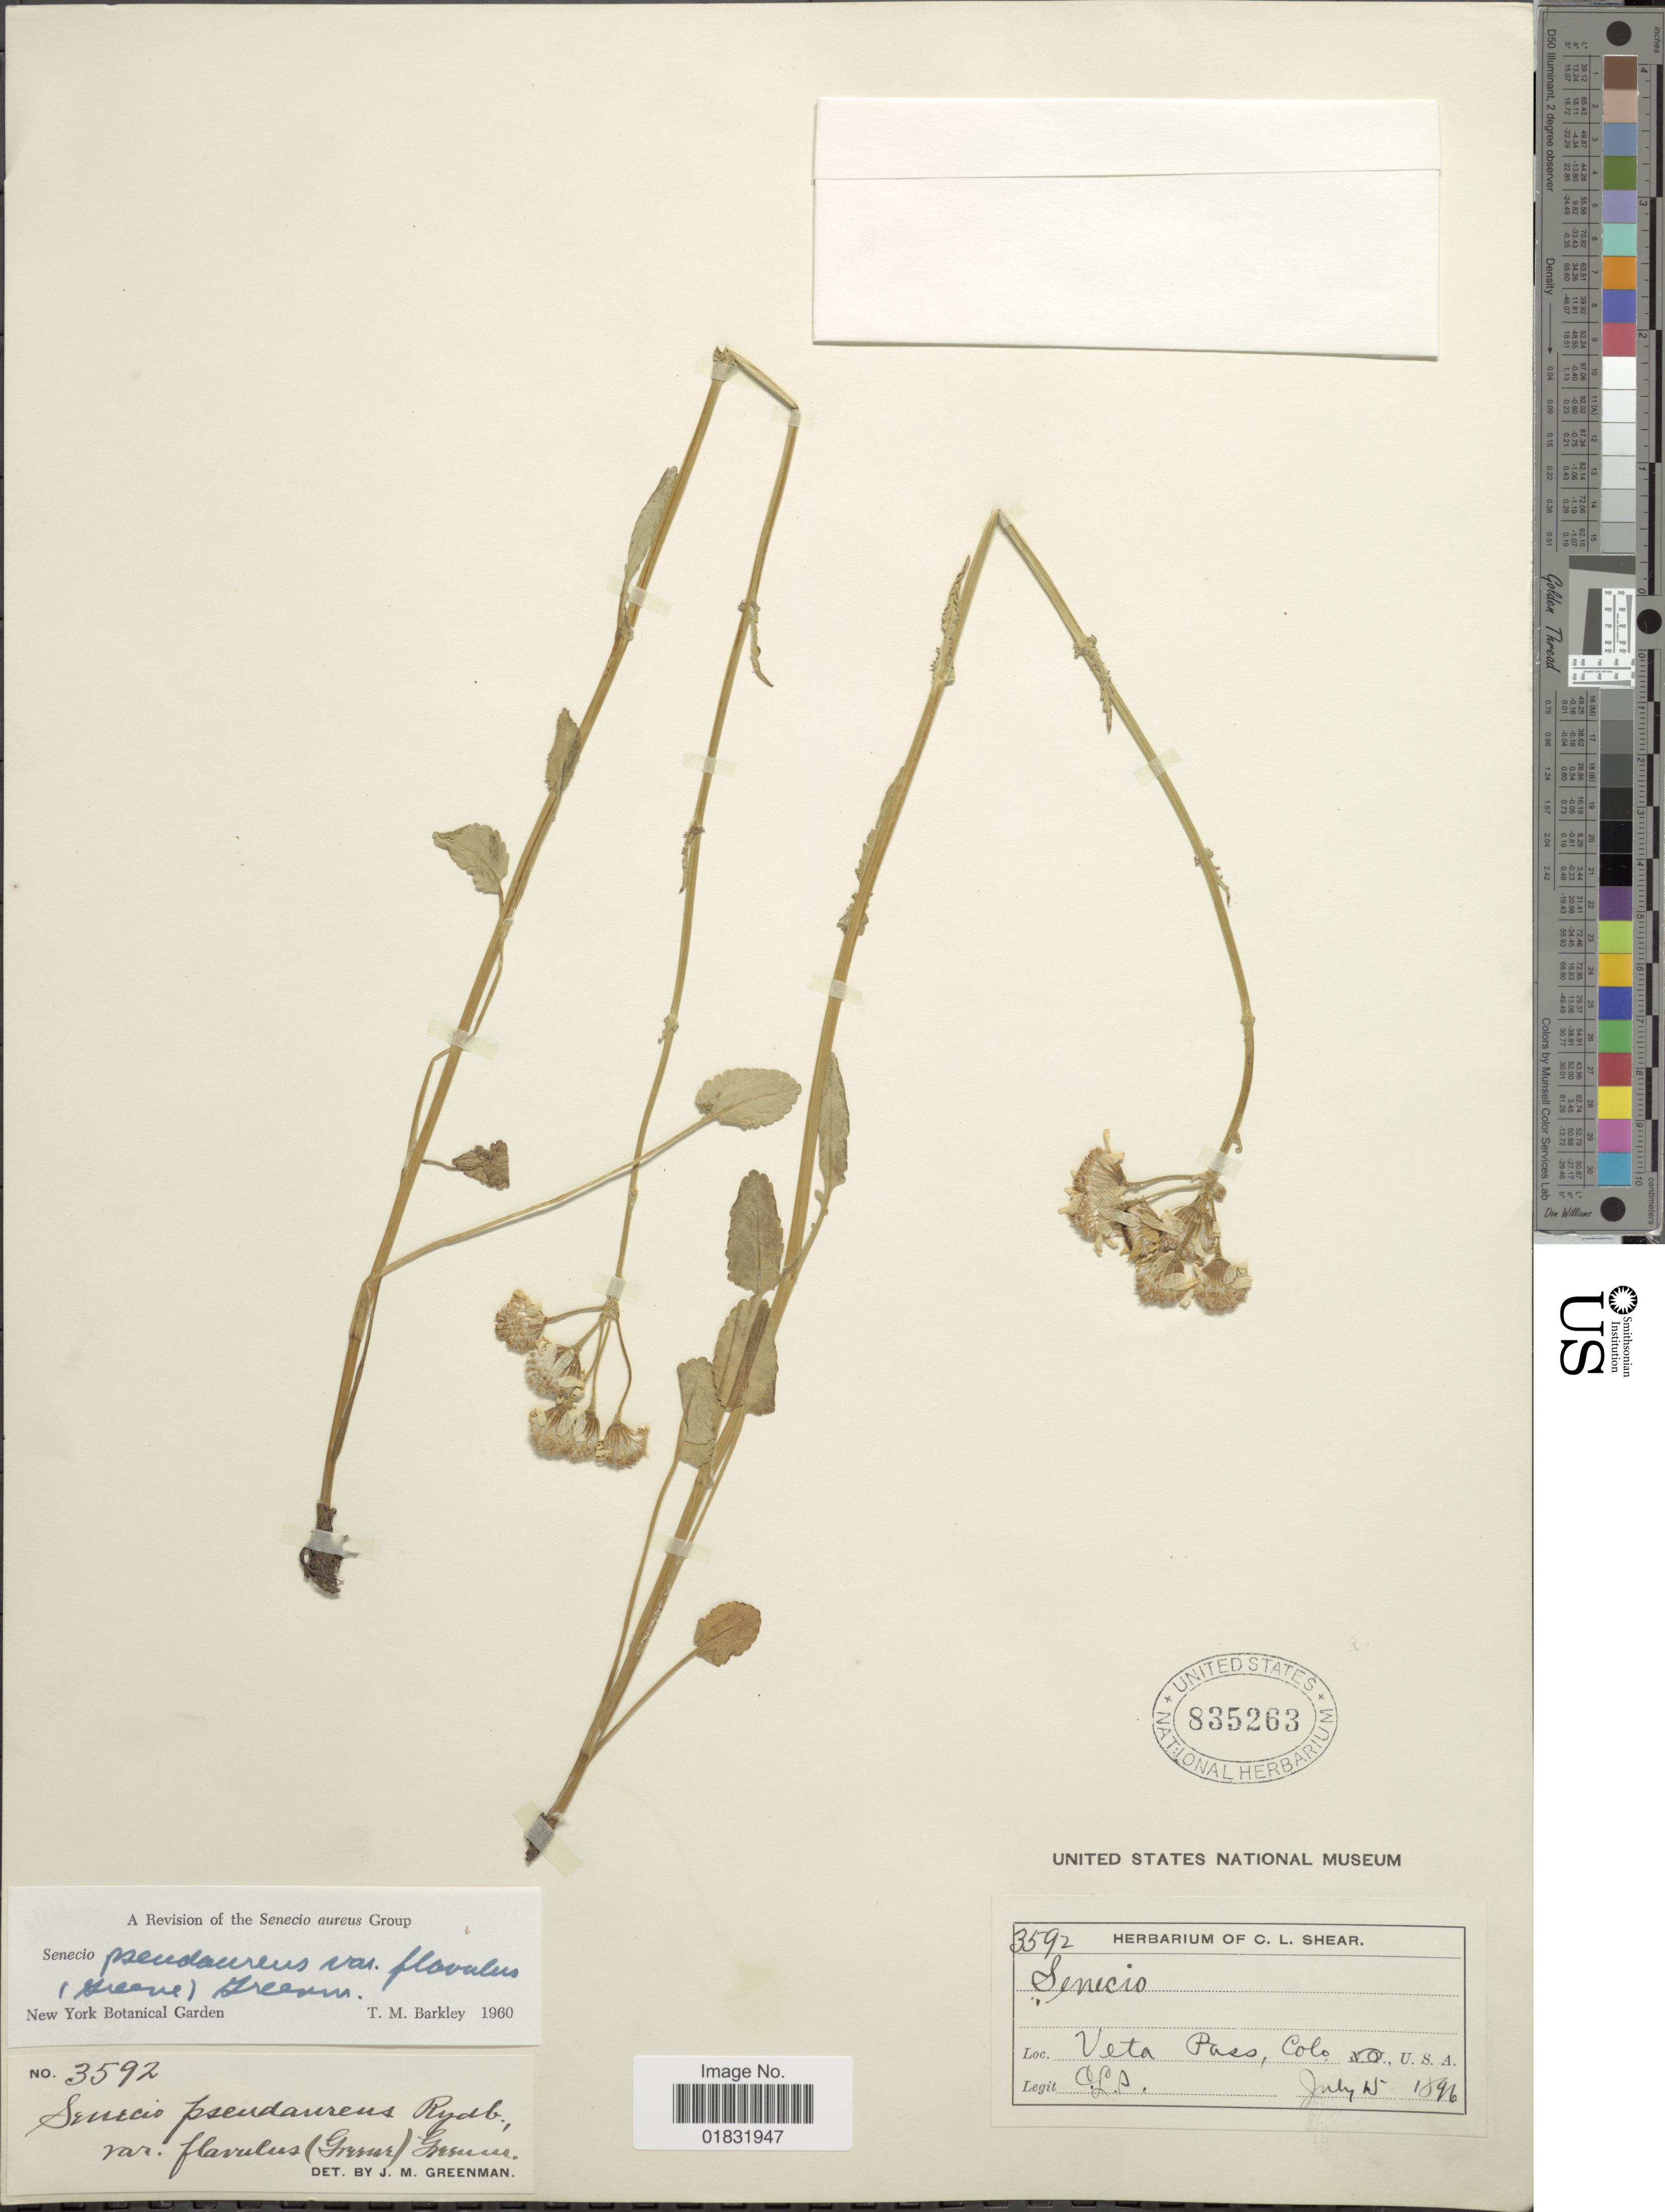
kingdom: Plantae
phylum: Tracheophyta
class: Magnoliopsida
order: Asterales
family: Asteraceae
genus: Packera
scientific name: Packera pseudaurea var. flavula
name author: (Greene) Trock & T.M. Barkley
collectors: C. L. Shear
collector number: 3592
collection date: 1896-07-15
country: United States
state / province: Colorado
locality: Veta Pass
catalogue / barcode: US 835263